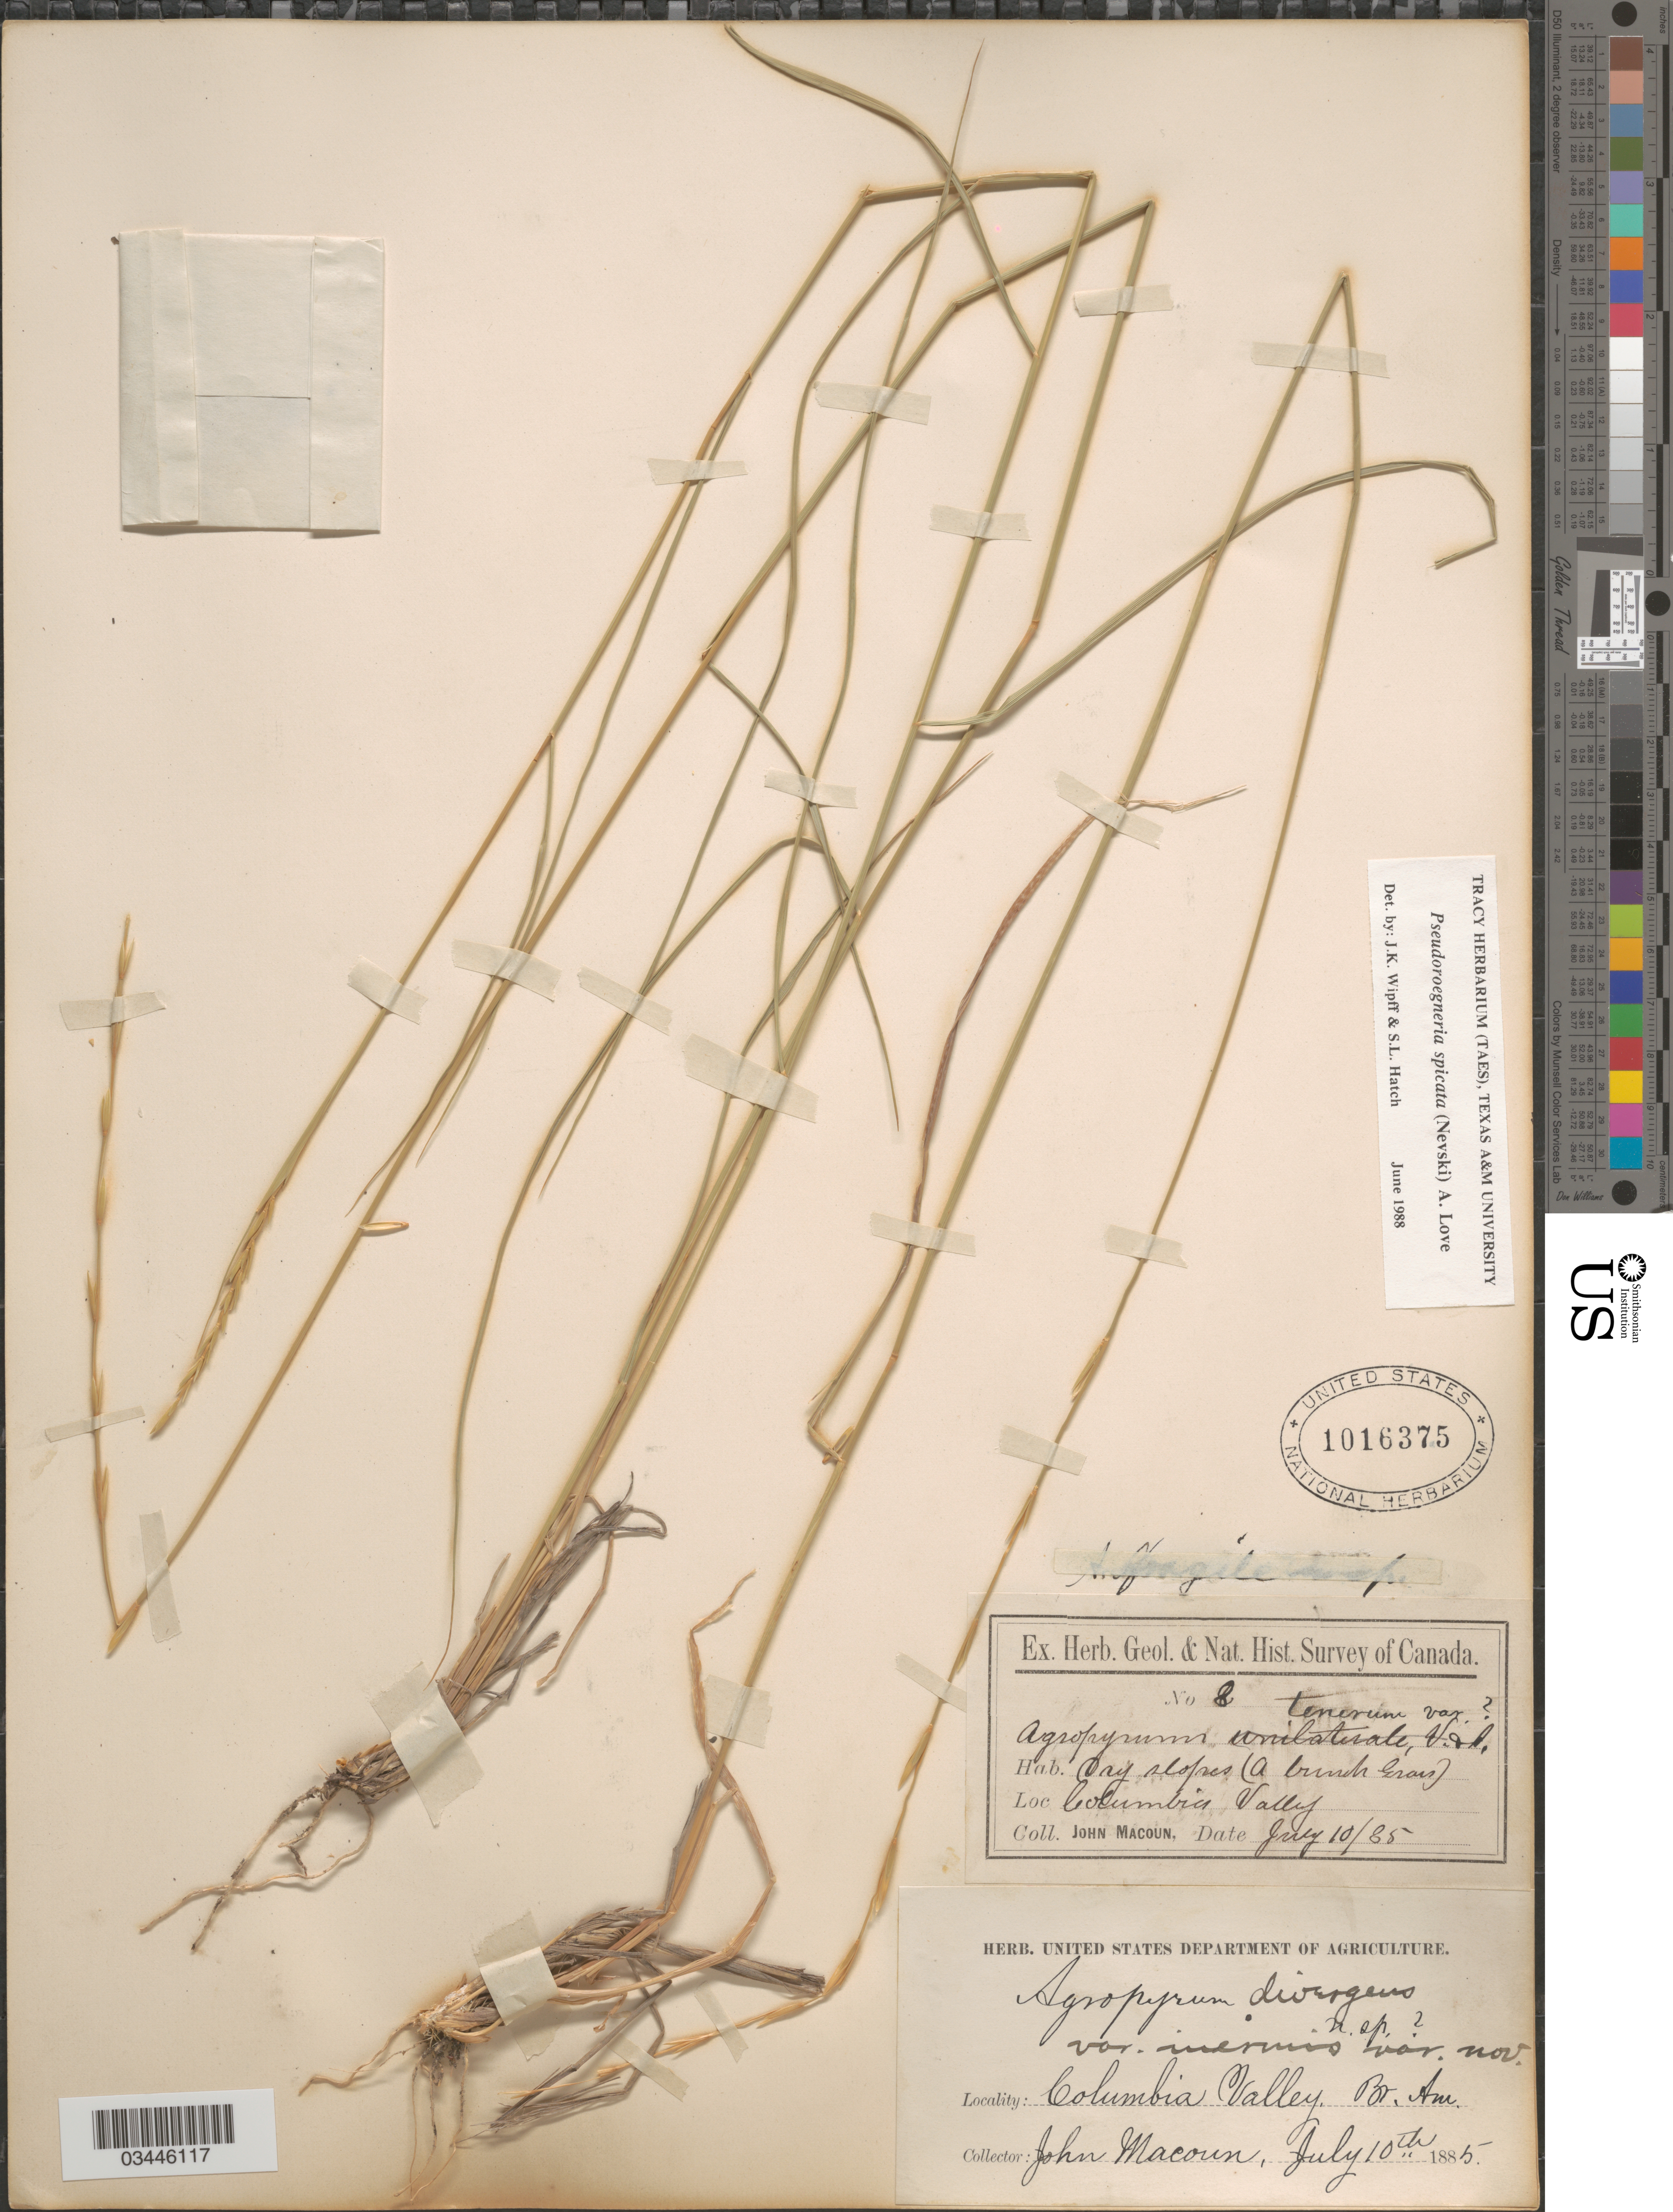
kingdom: Plantae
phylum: Tracheophyta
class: Liliopsida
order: Poales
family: Poaceae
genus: Pseudoroegneria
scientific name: Pseudoroegneria spicata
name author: (Pursh) Á. Löve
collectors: J. Macoun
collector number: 8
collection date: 1885-07-10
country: Canada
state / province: British Columbia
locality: Geol. & Nat. Hist. Survey of Canada. Columbia Valley. Br. Am.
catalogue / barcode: US 1016375